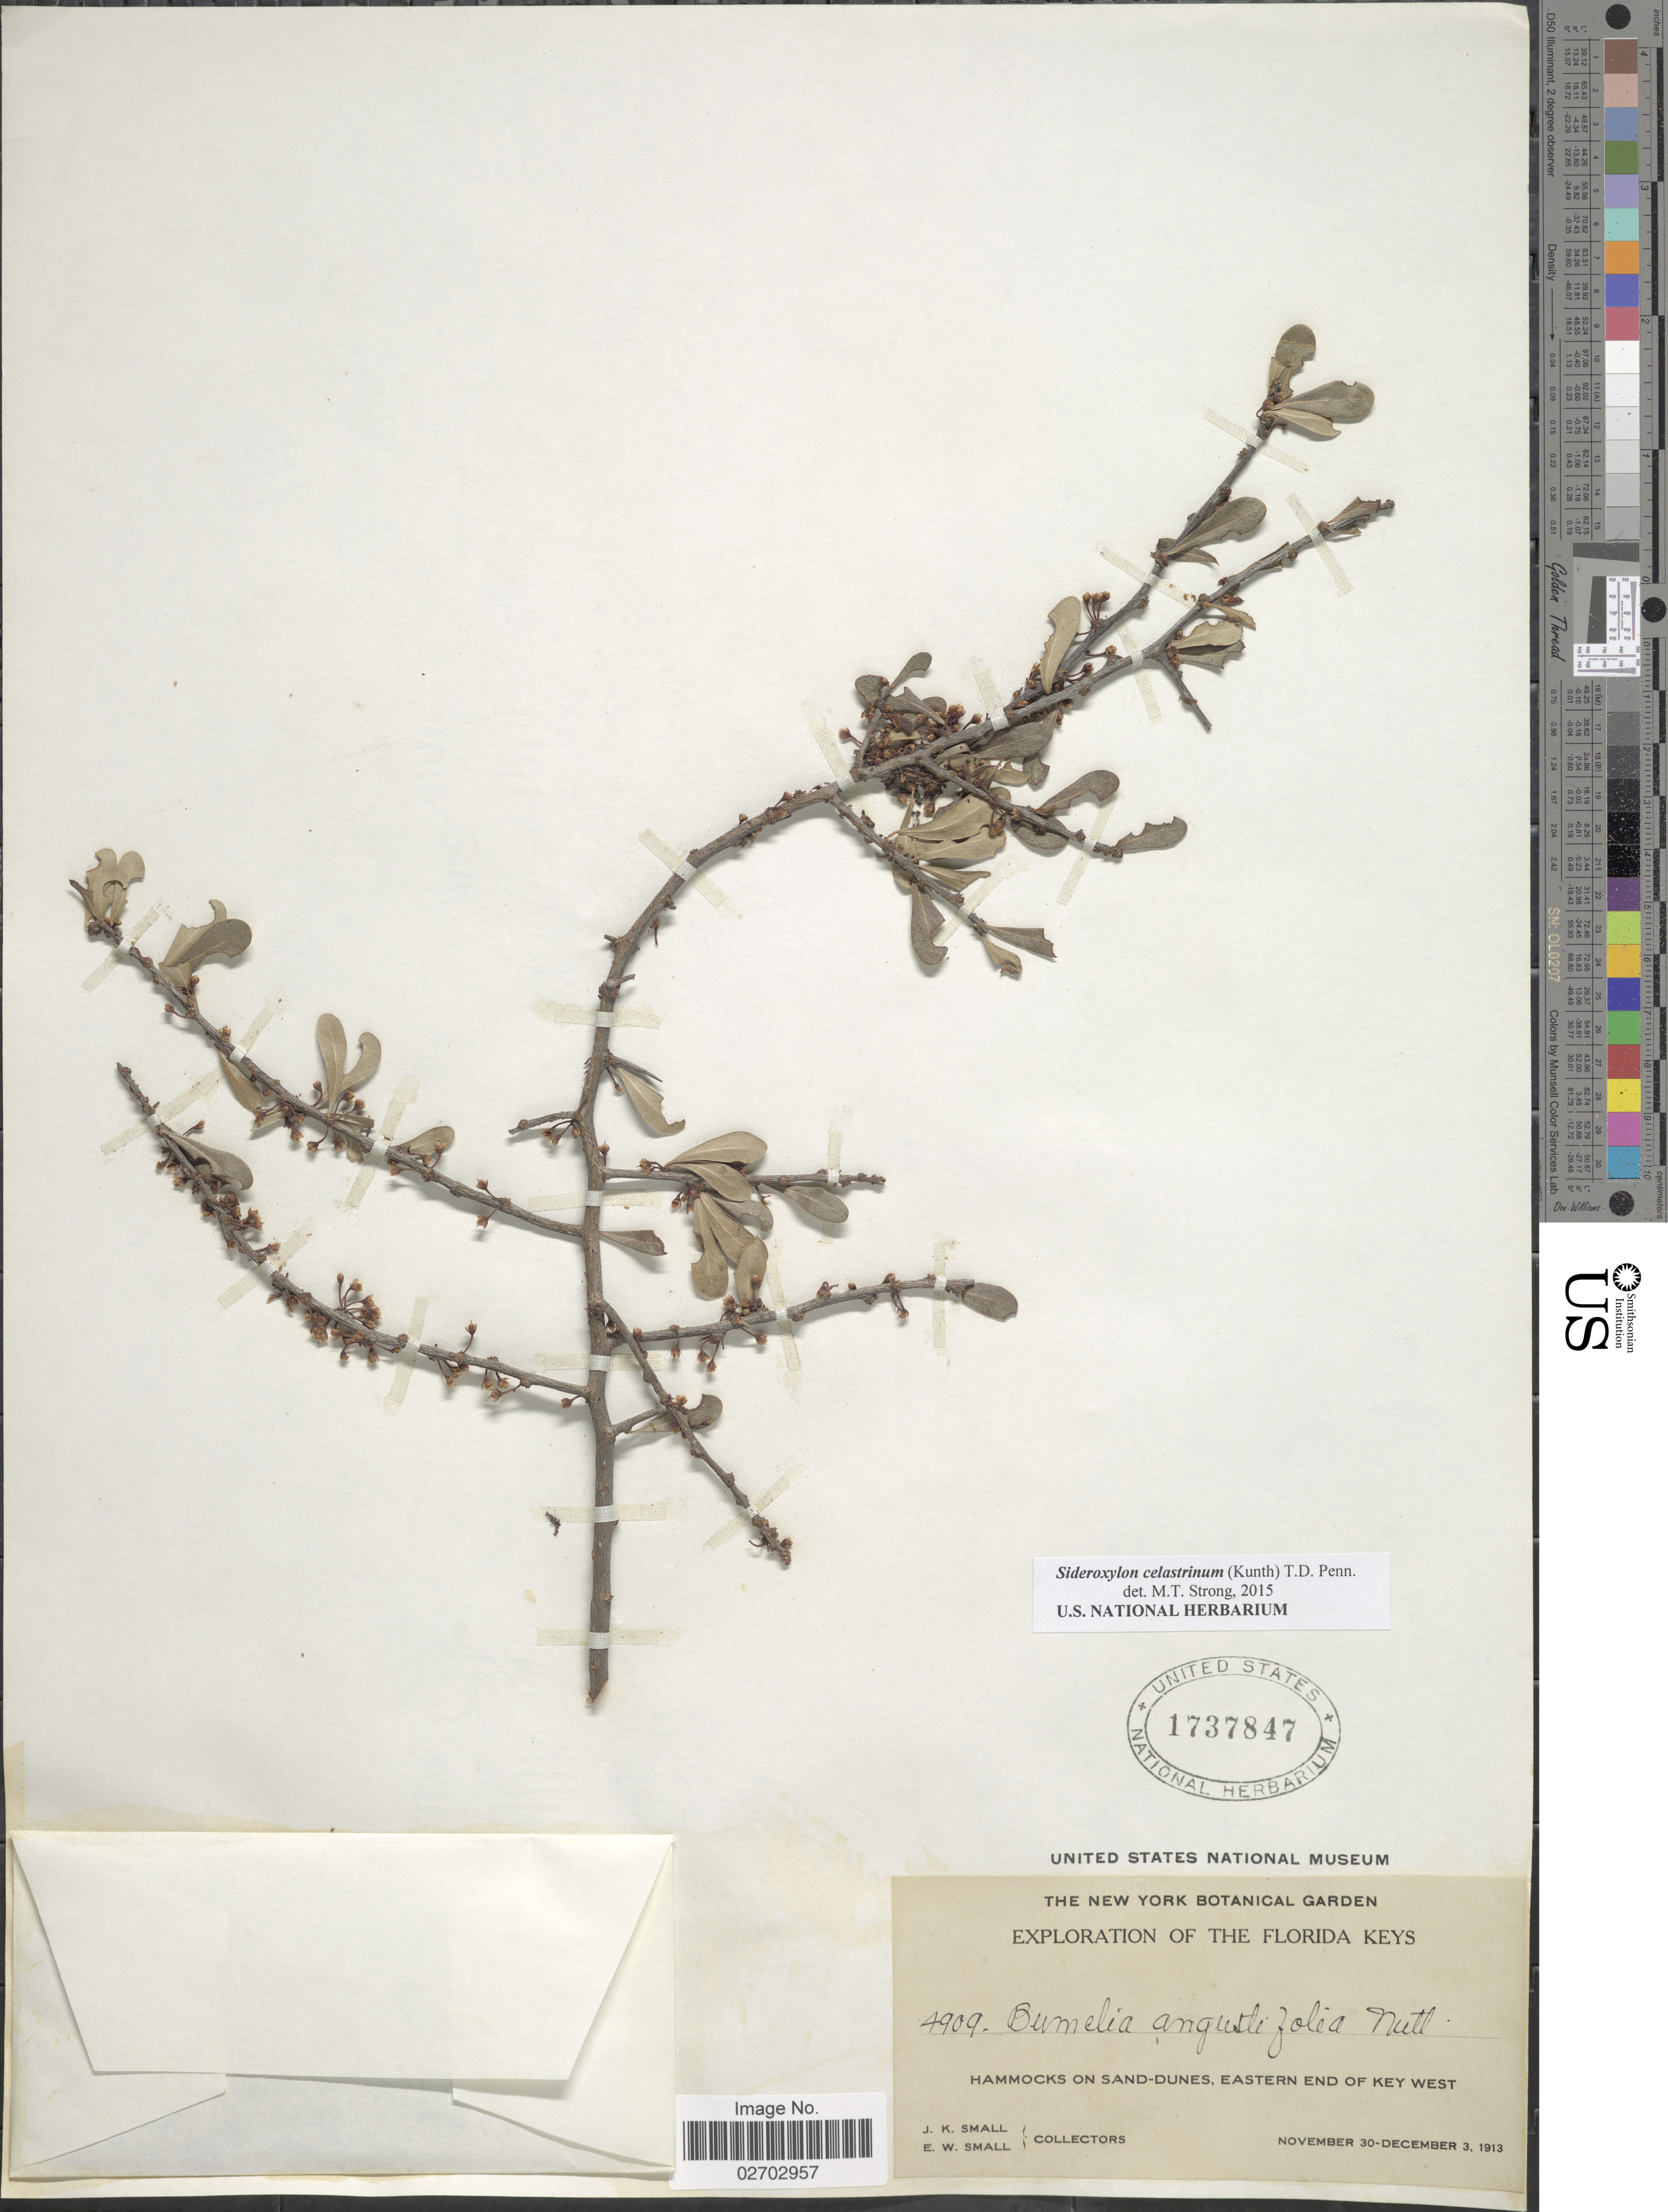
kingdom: Plantae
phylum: Tracheophyta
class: Magnoliopsida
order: Ericales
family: Sapotaceae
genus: Sideroxylon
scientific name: Sideroxylon celastrinum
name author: (Kunth) T.D. Penn.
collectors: J. K. Small & E. W. Small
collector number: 4909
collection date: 1913-11-30/1913-12-03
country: United States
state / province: Florida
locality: Florida Keys. Hammocks on sand-dunes, eastern end of key west.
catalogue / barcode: US 1737847